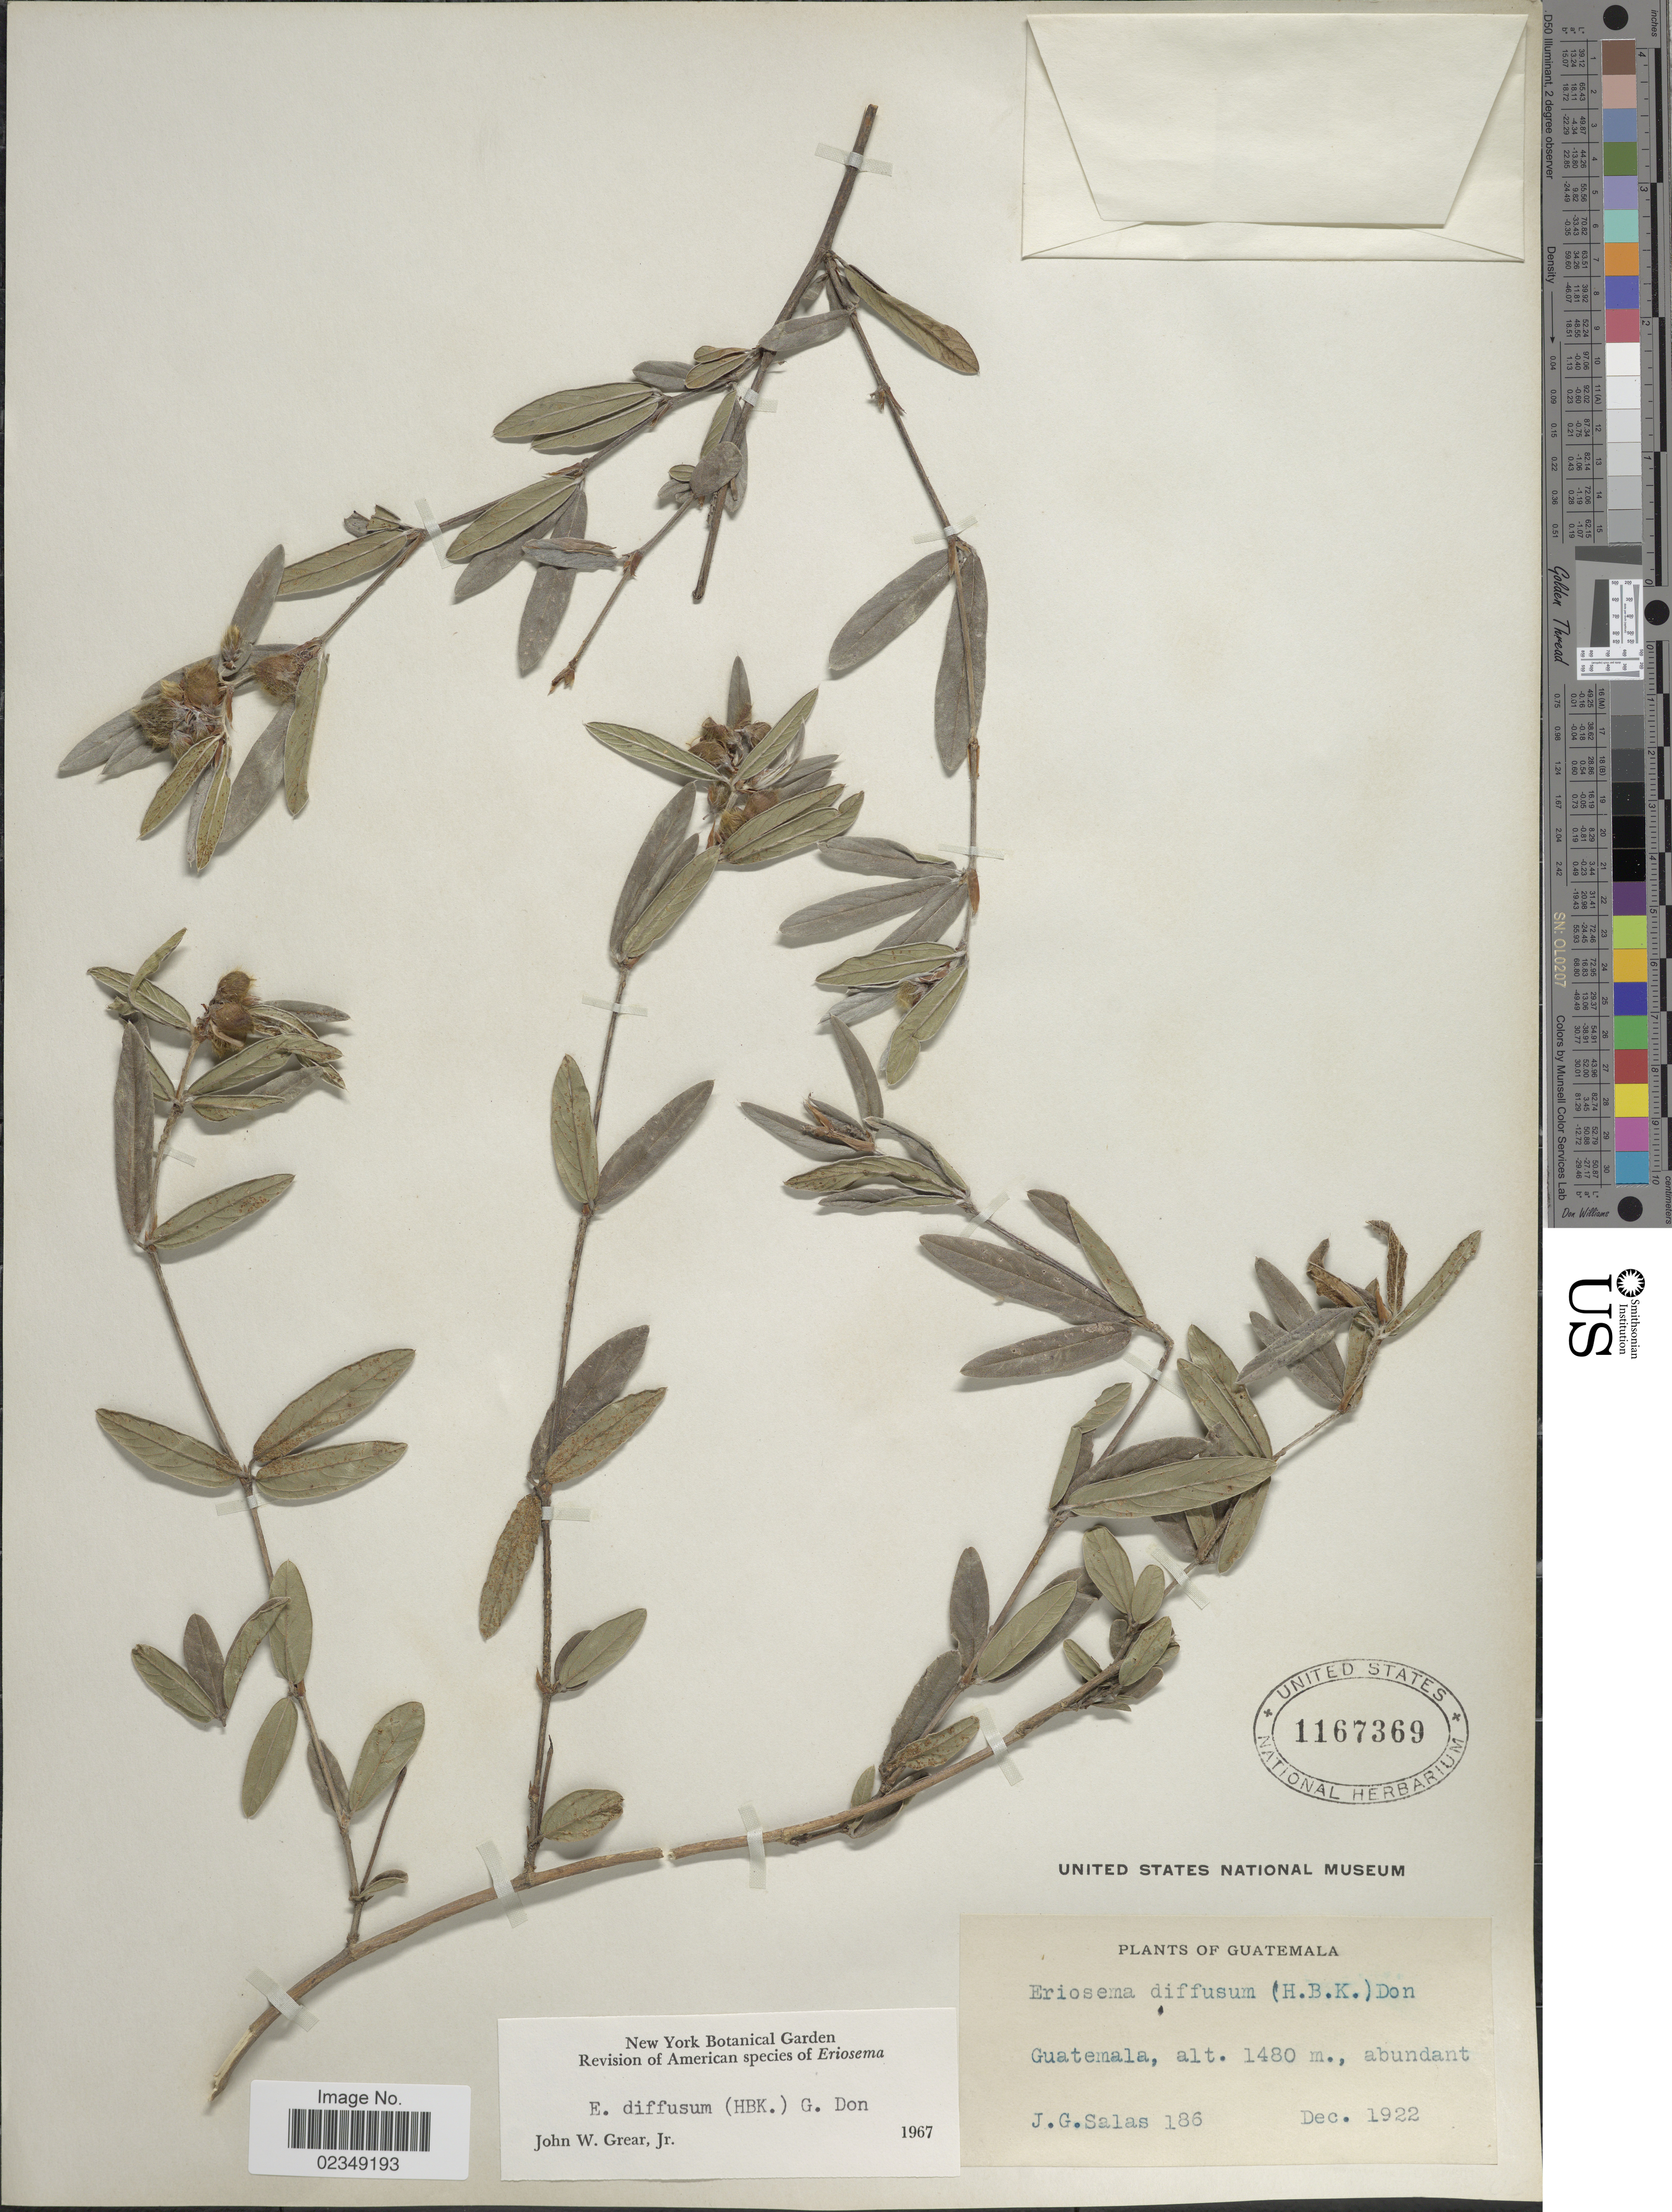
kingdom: Plantae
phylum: Tracheophyta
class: Magnoliopsida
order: Fabales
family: Fabaceae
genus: Eriosema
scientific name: Eriosema diffusum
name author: (Kunth) G. Don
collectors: J. G. Salas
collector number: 186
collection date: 1922-12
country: Guatemala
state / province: Guatemala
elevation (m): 1480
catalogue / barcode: US 1167369